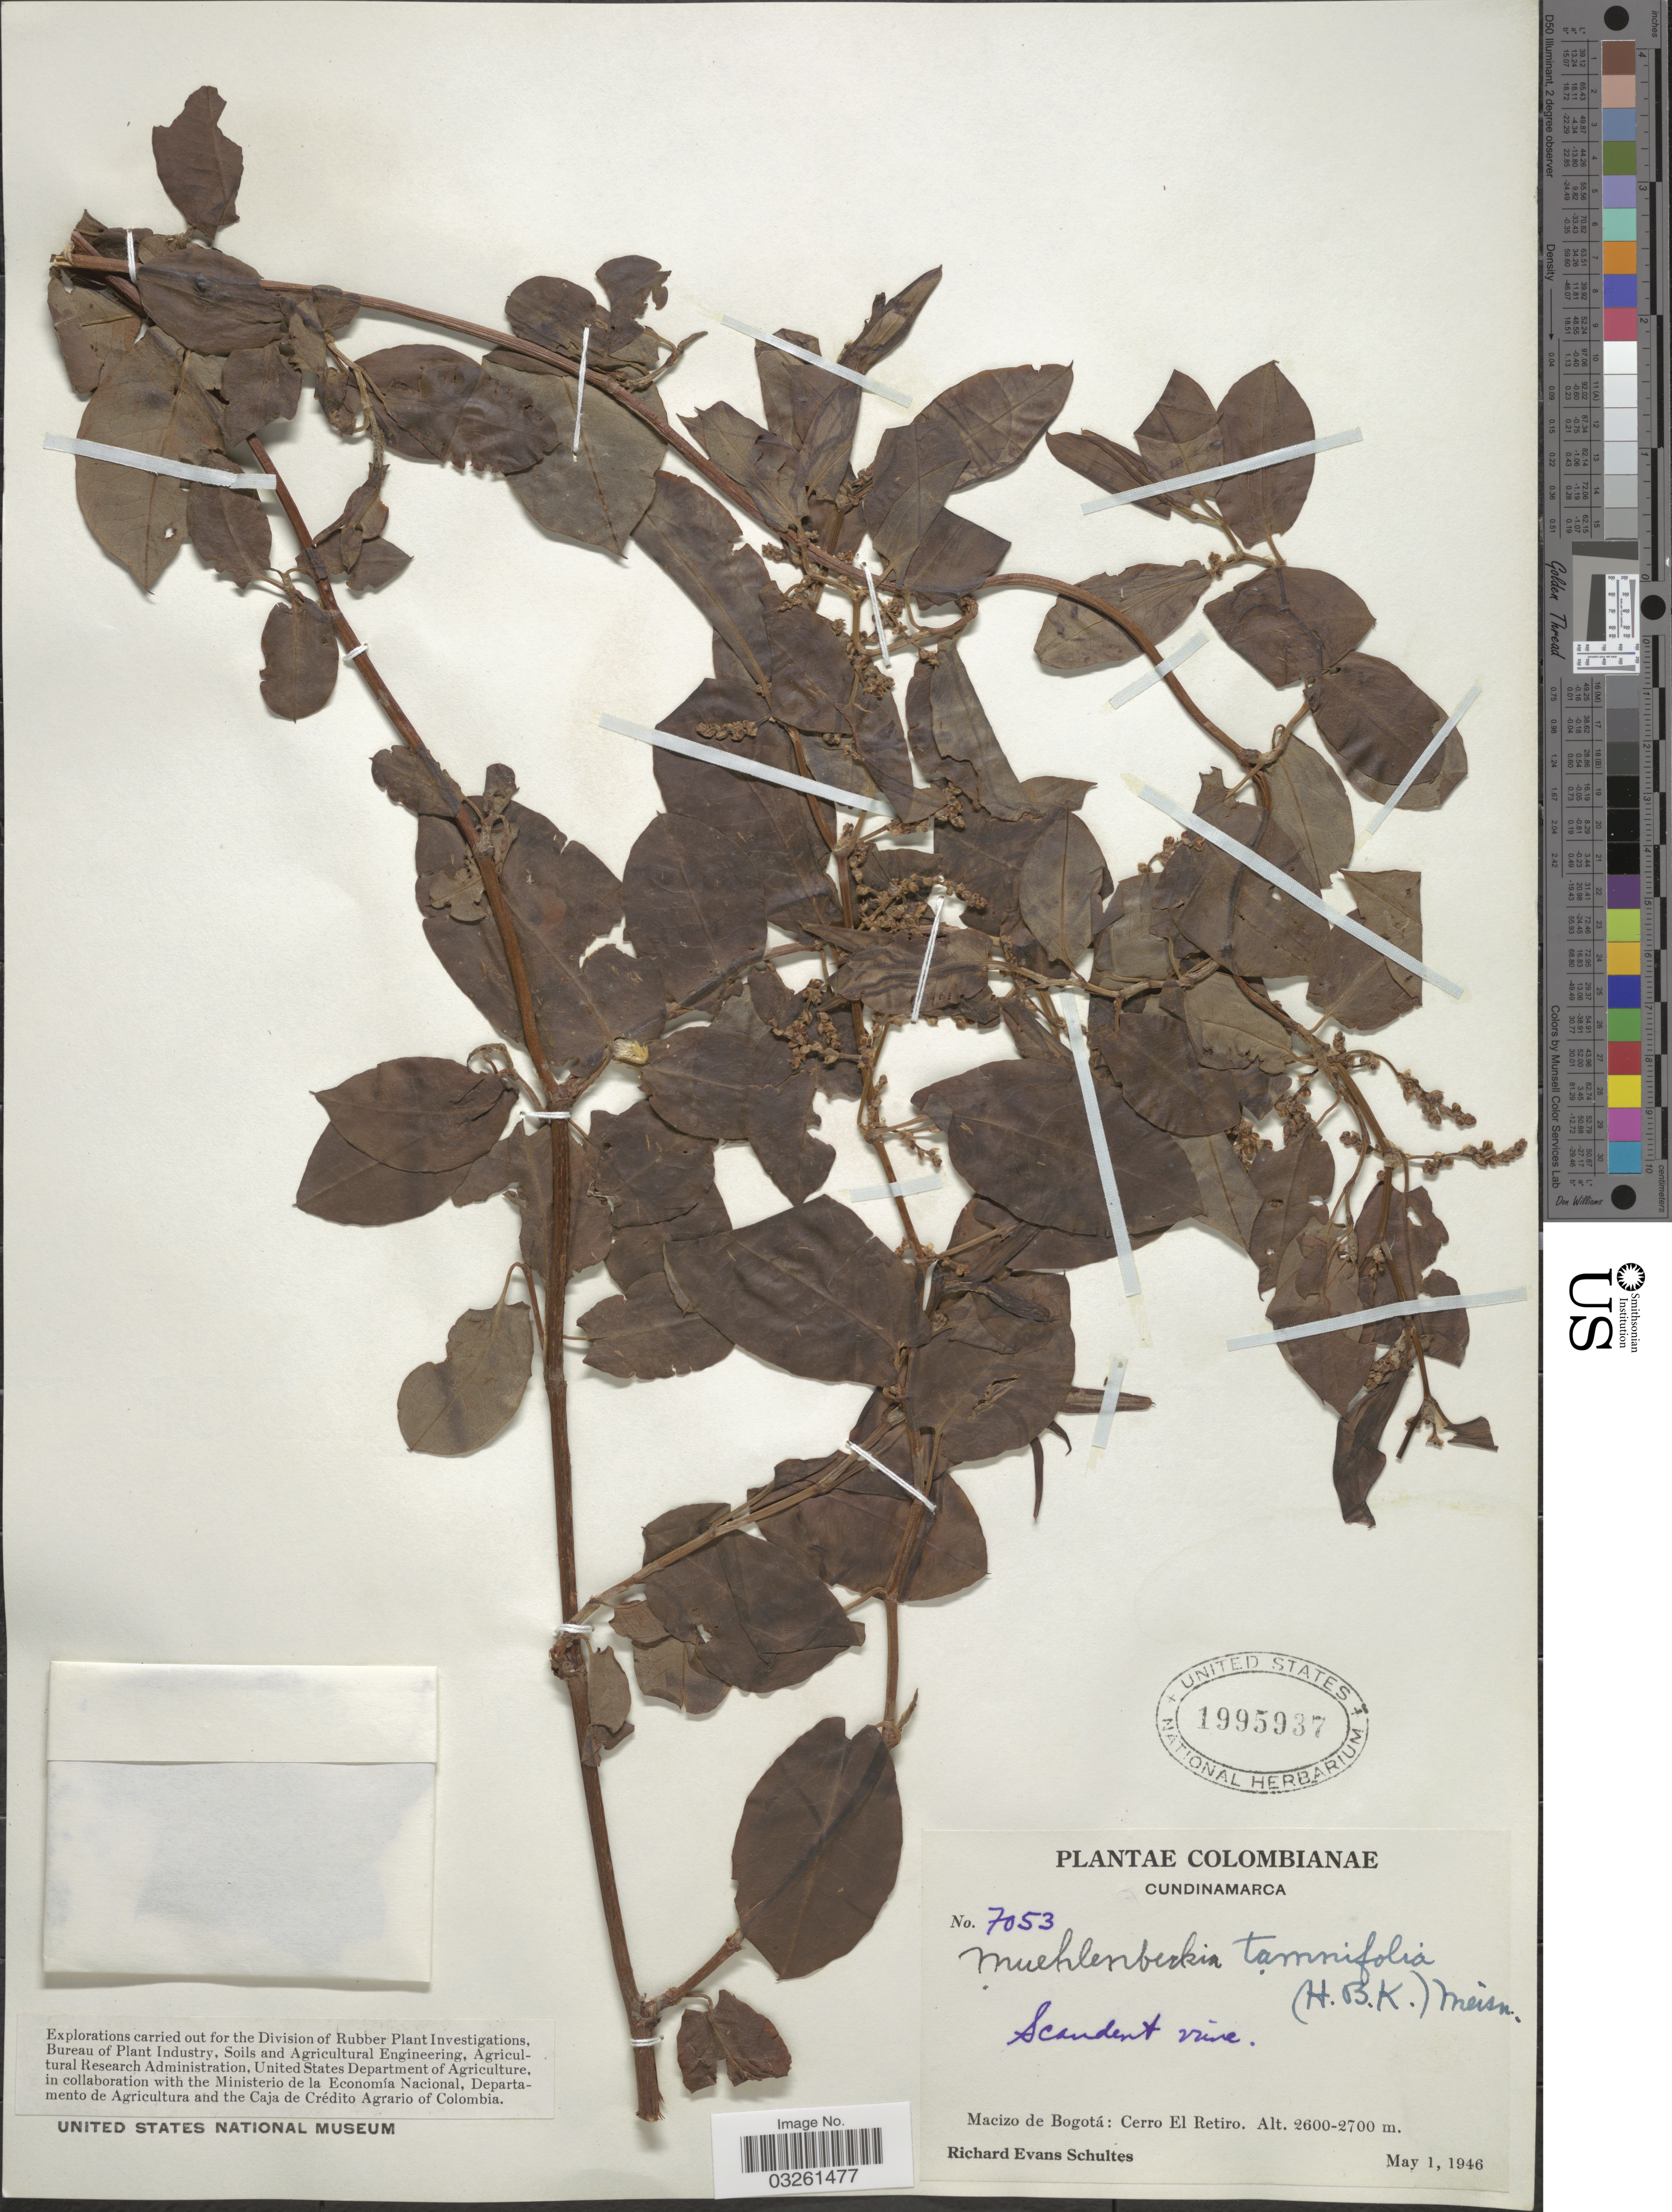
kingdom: Plantae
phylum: Tracheophyta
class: Magnoliopsida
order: Caryophyllales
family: Polygonaceae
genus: Muehlenbeckia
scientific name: Muehlenbeckia tamnifolia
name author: (Kunth) Meisn.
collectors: R. E. Schultes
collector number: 7053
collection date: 1946-05-01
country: Colombia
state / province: Cundinamarca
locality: Macizo de Bogotá: Cerro El Retiro.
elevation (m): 2600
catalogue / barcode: US 1995937